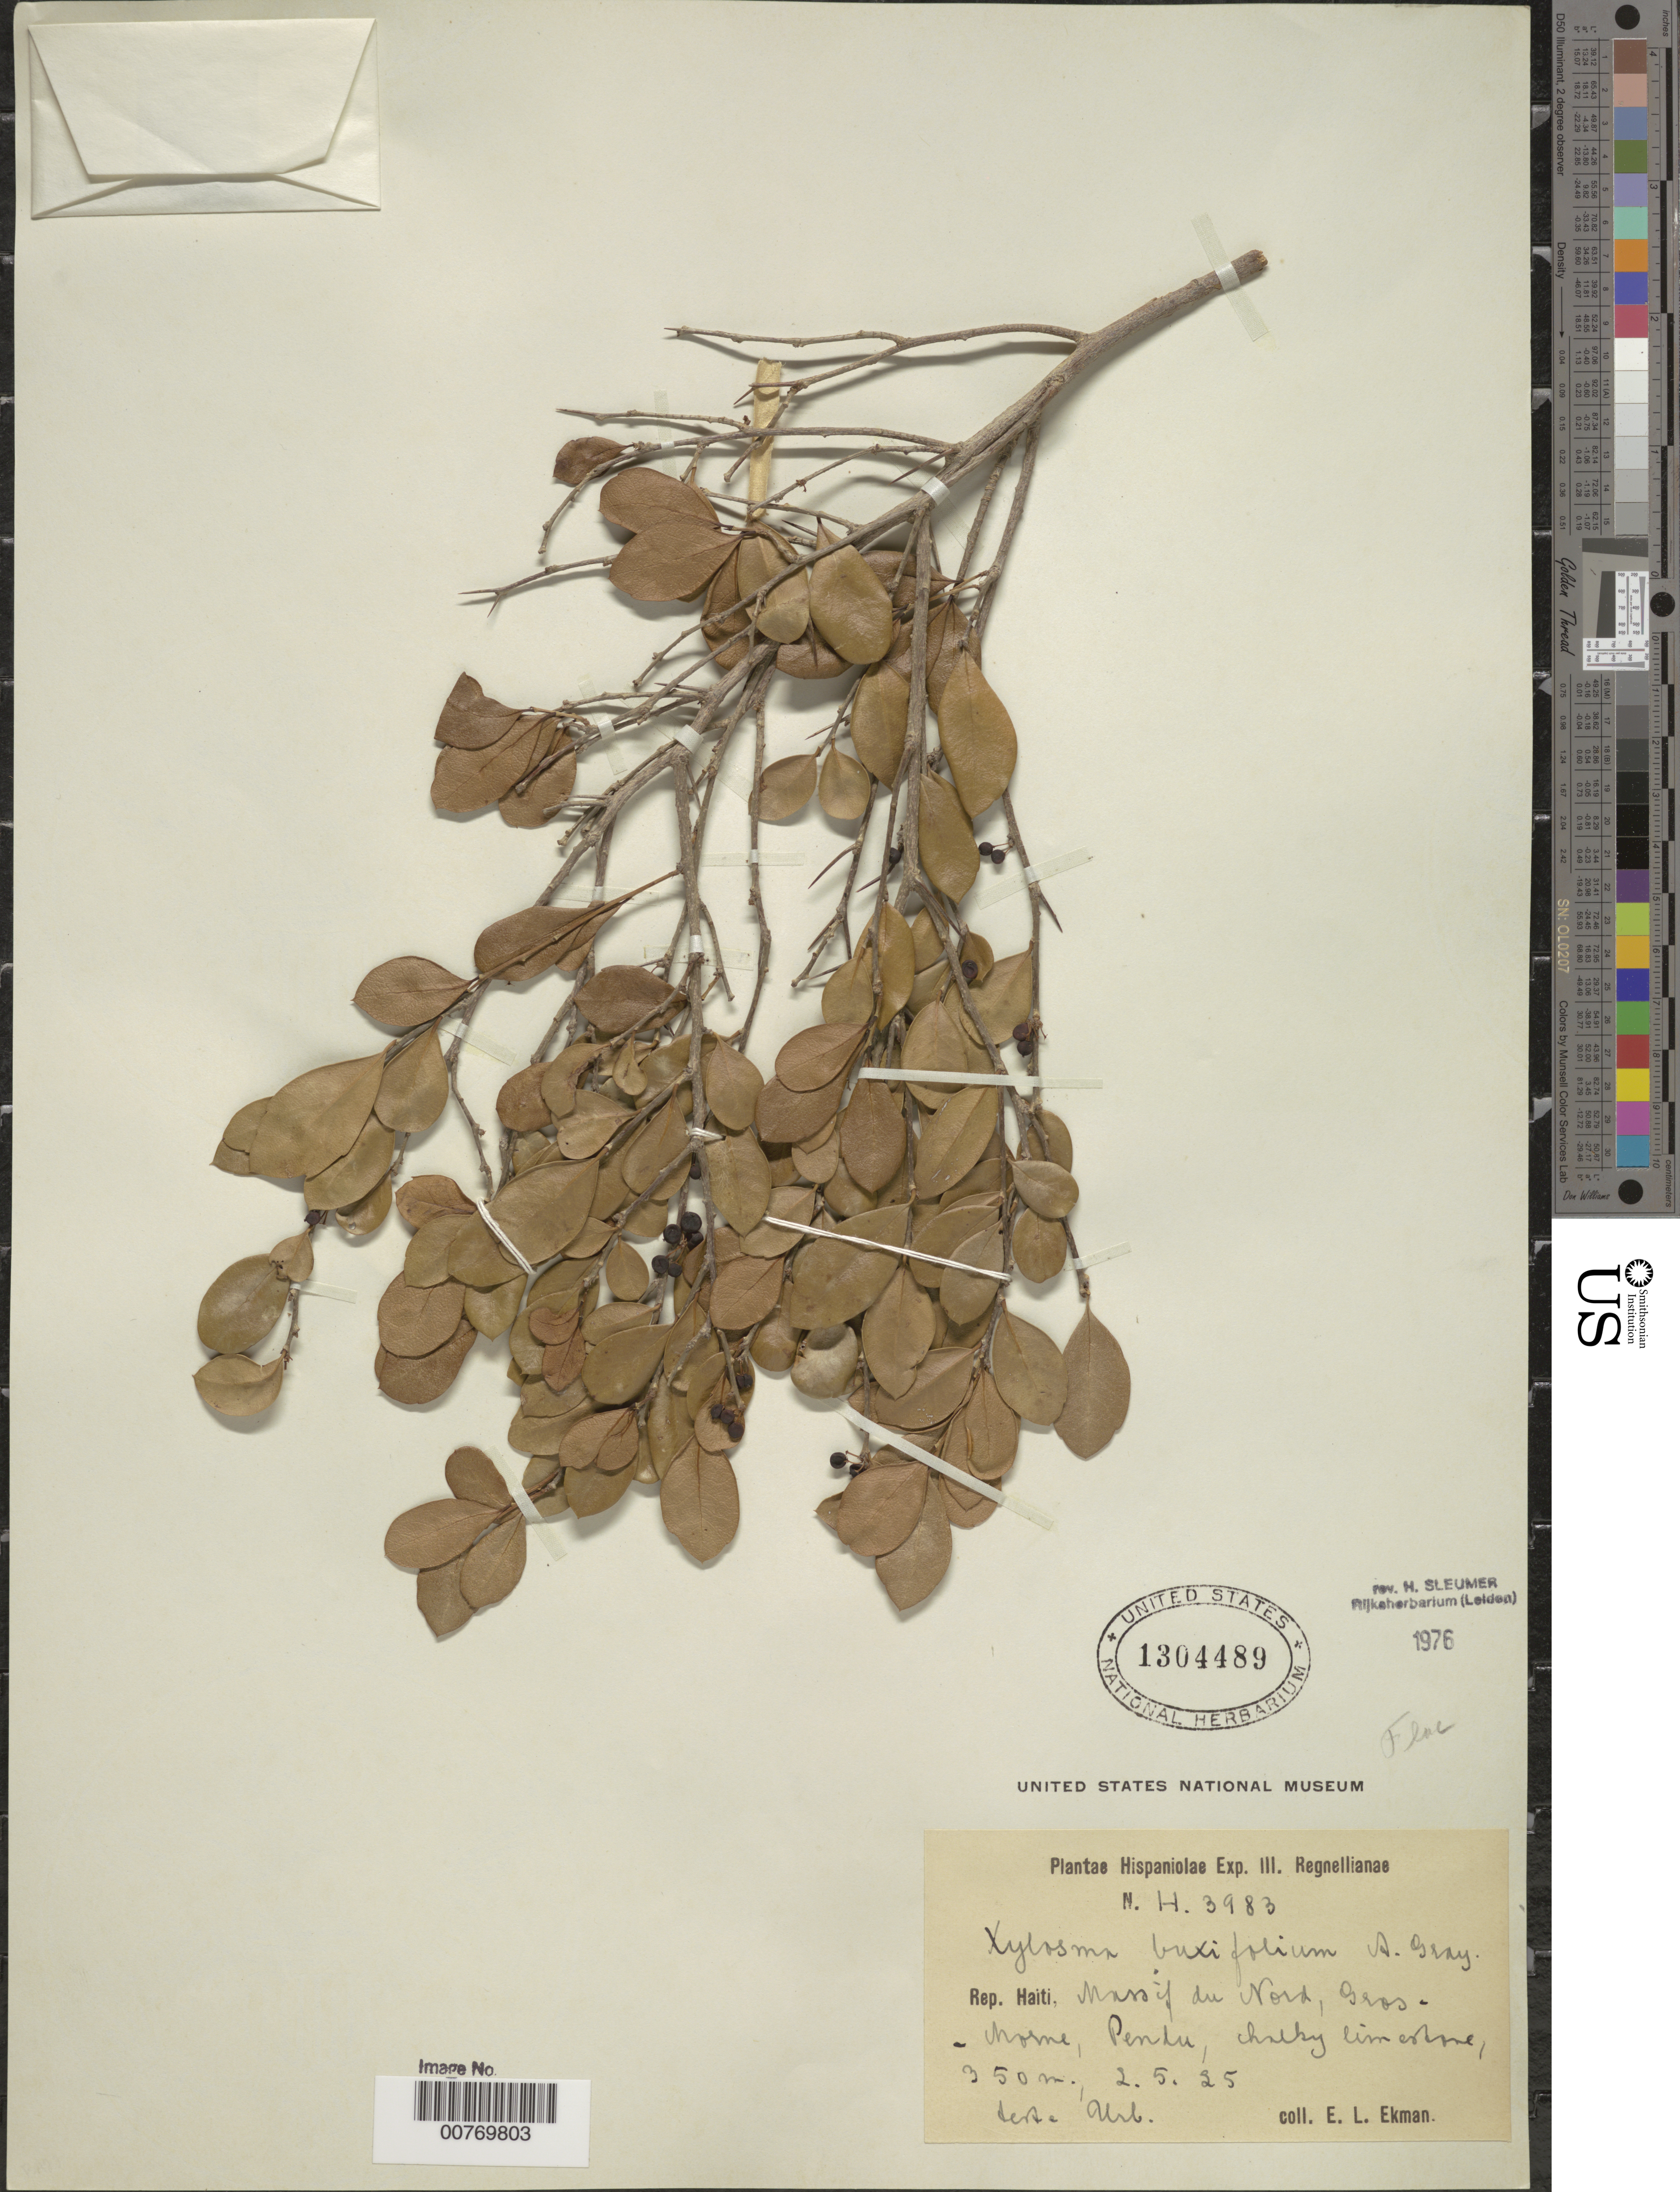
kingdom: Plantae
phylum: Tracheophyta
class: Magnoliopsida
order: Malpighiales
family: Salicaceae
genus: Xylosma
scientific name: Xylosma buxifolia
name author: A. Gray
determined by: Sleumer, H. O.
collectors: E. L. Ekman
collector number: H 3983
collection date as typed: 02 May 1925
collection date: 1925-05-02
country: Haiti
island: Hispaniola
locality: Massif du Nord Gros-Norme, Pendu.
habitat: Limestone.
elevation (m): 350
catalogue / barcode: US 1304489